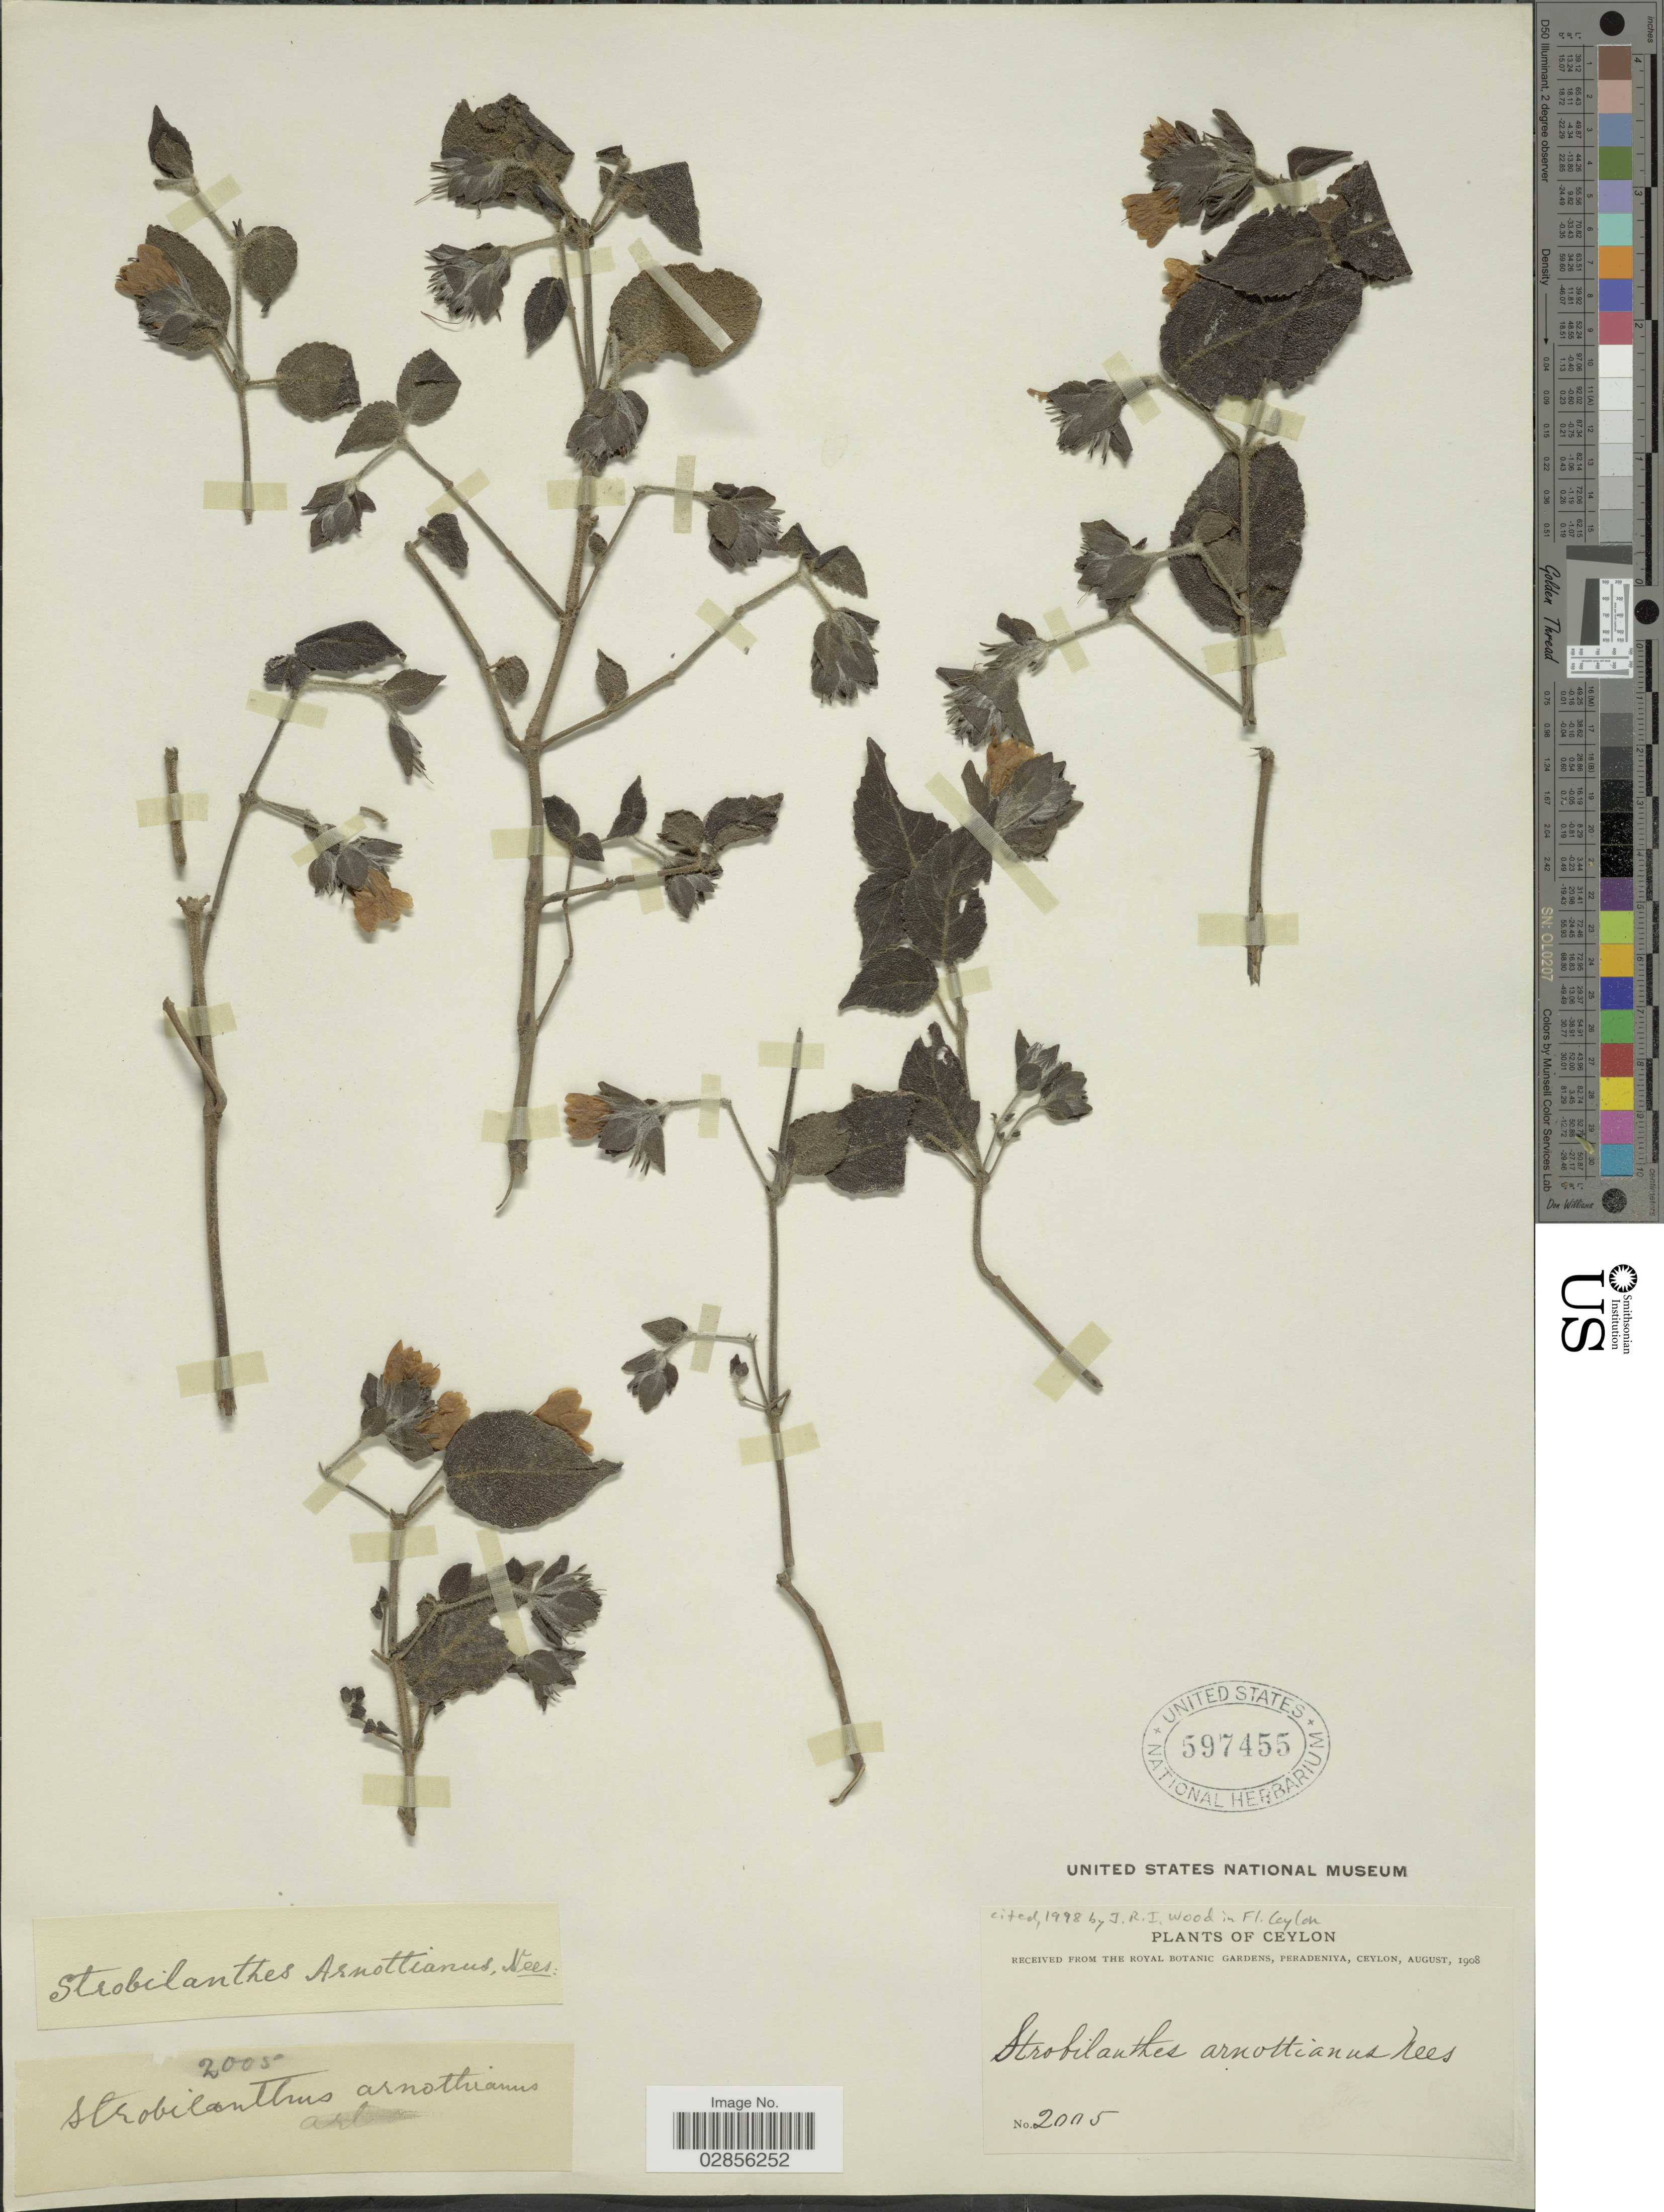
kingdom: Plantae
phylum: Tracheophyta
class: Magnoliopsida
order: Lamiales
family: Acanthaceae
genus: Strobilanthes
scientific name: Strobilanthes arnottiana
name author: Nees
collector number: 2005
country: Sri Lanka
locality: Ceylon.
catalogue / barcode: US 597455